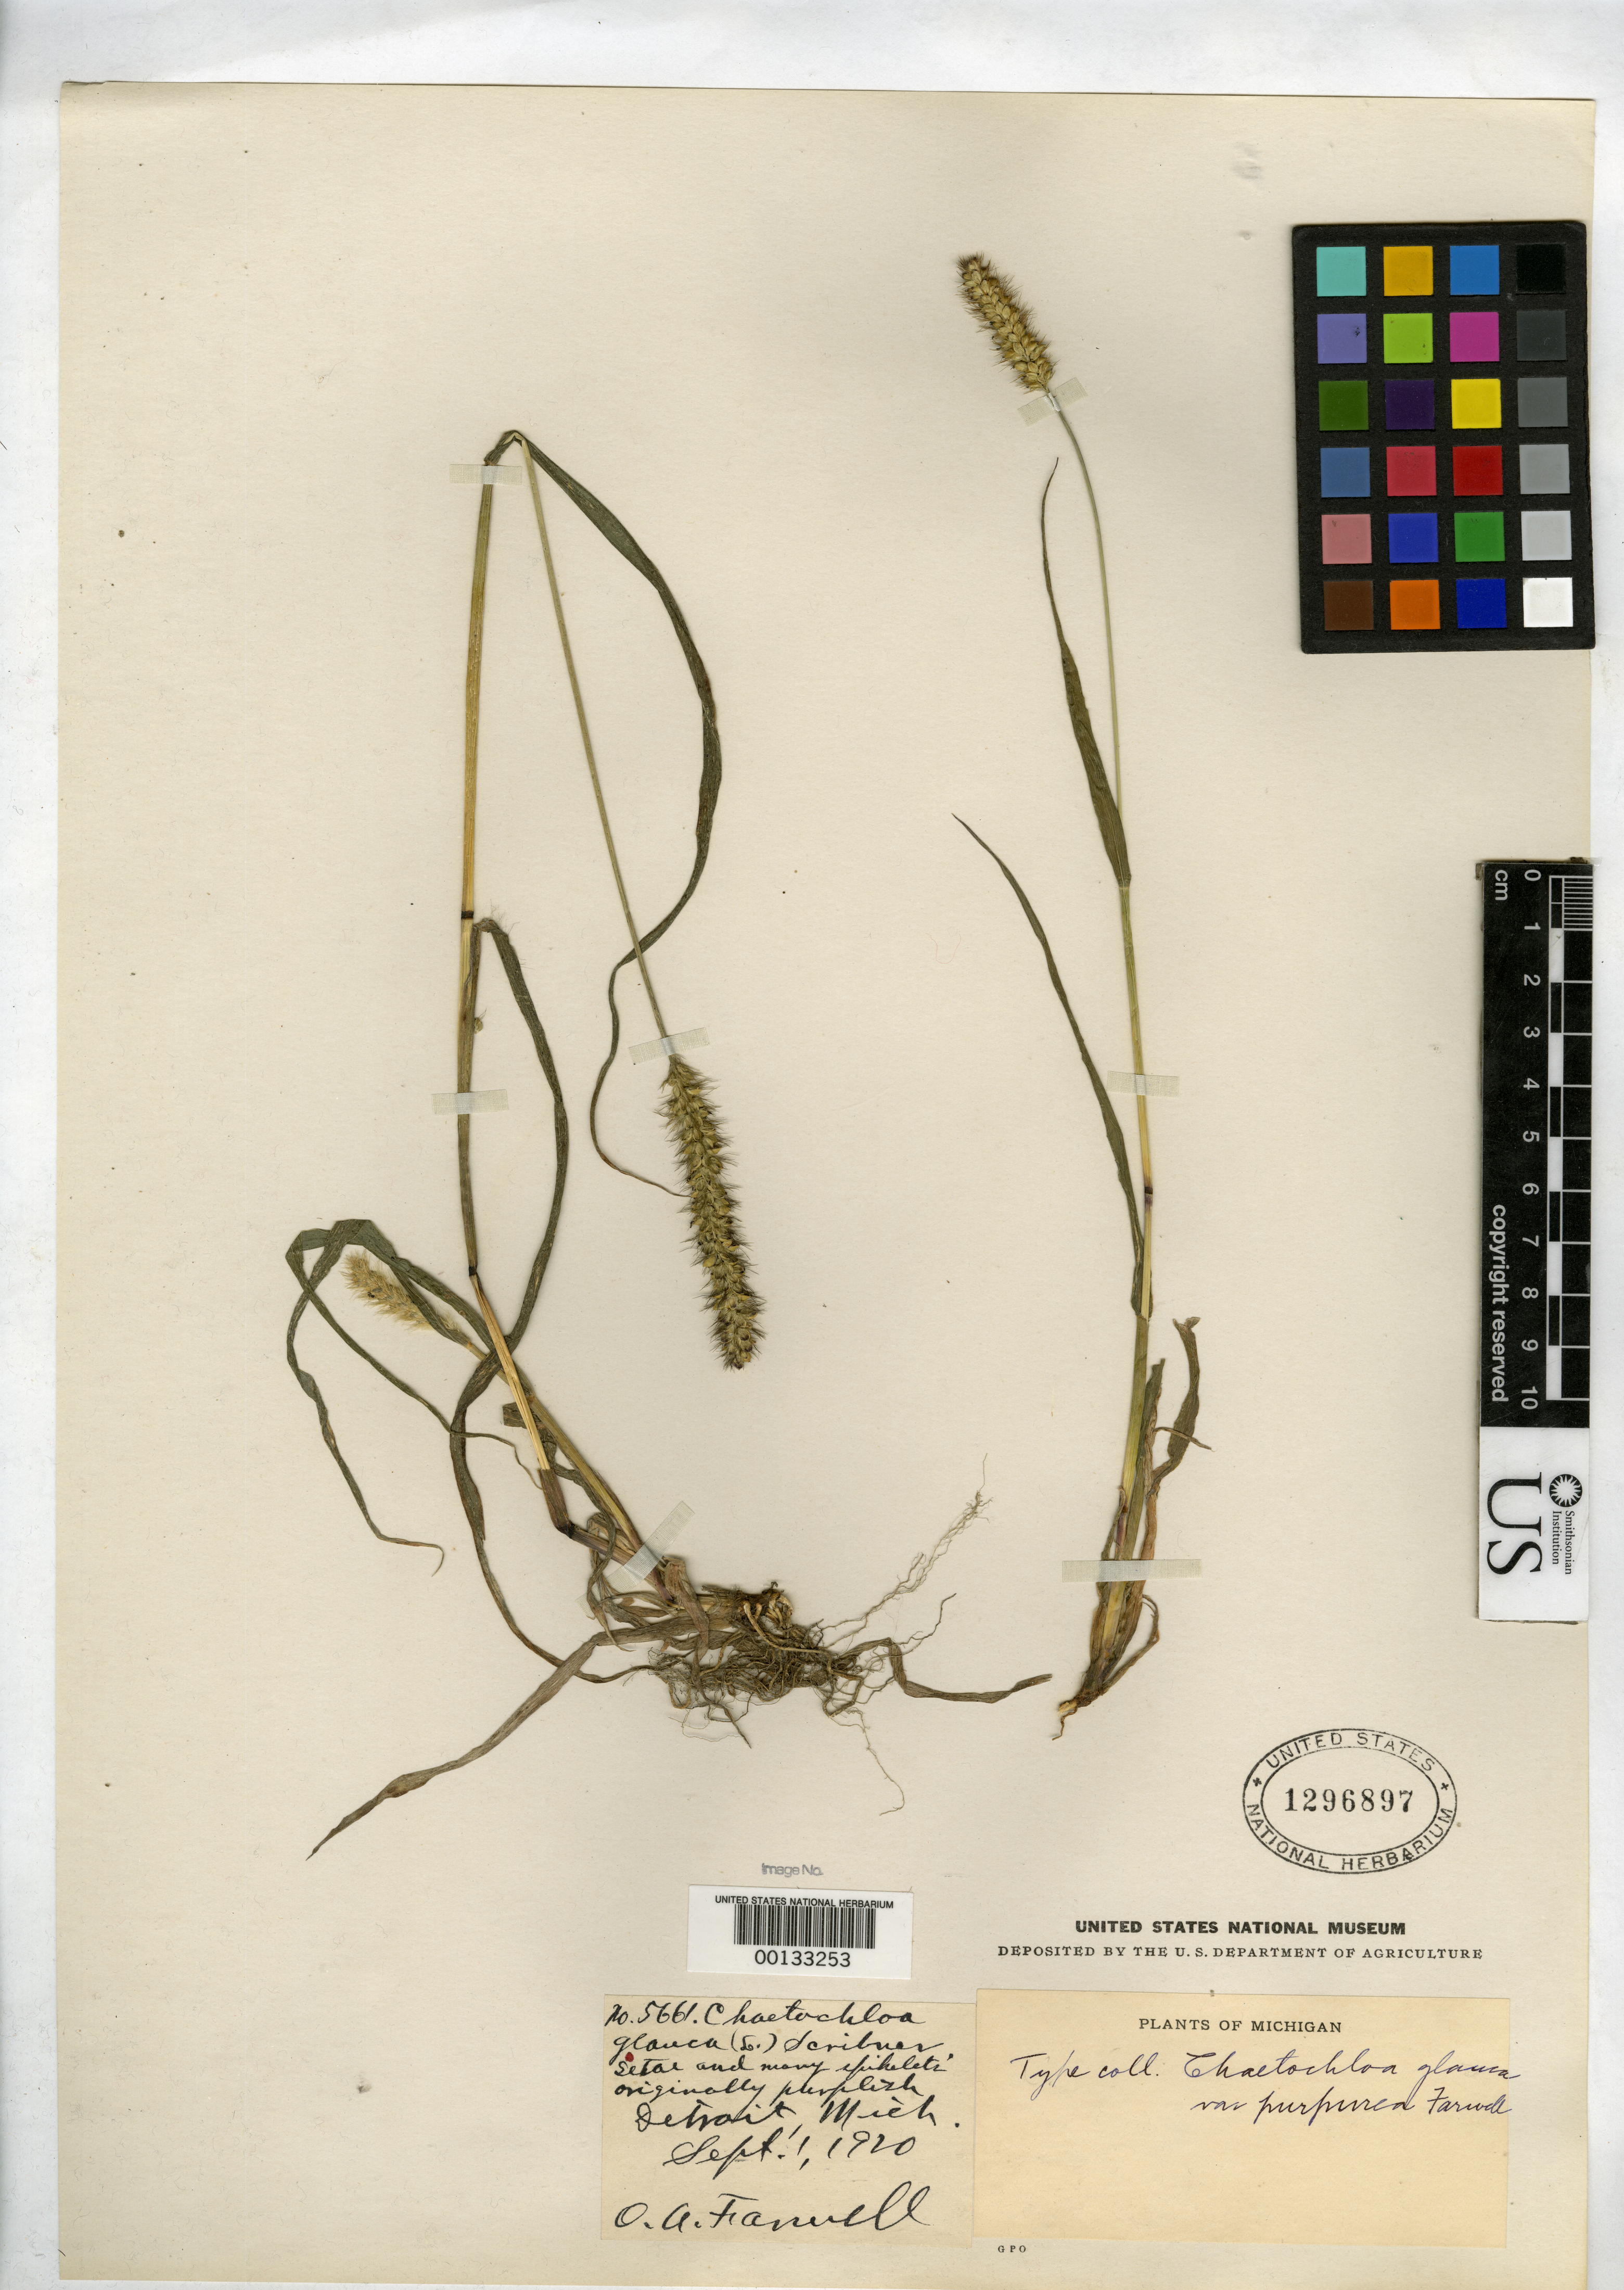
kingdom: Plantae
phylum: Tracheophyta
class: Liliopsida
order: Poales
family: Poaceae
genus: Chaetochloa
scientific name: Chaetochloa glauca var. purpurea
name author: Farw.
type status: Syntype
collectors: O. Farwell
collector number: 5661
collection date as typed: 01 Sep 1920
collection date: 1920-09-01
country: United States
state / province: Michigan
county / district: Wayne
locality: Detroit.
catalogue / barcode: US 1296897